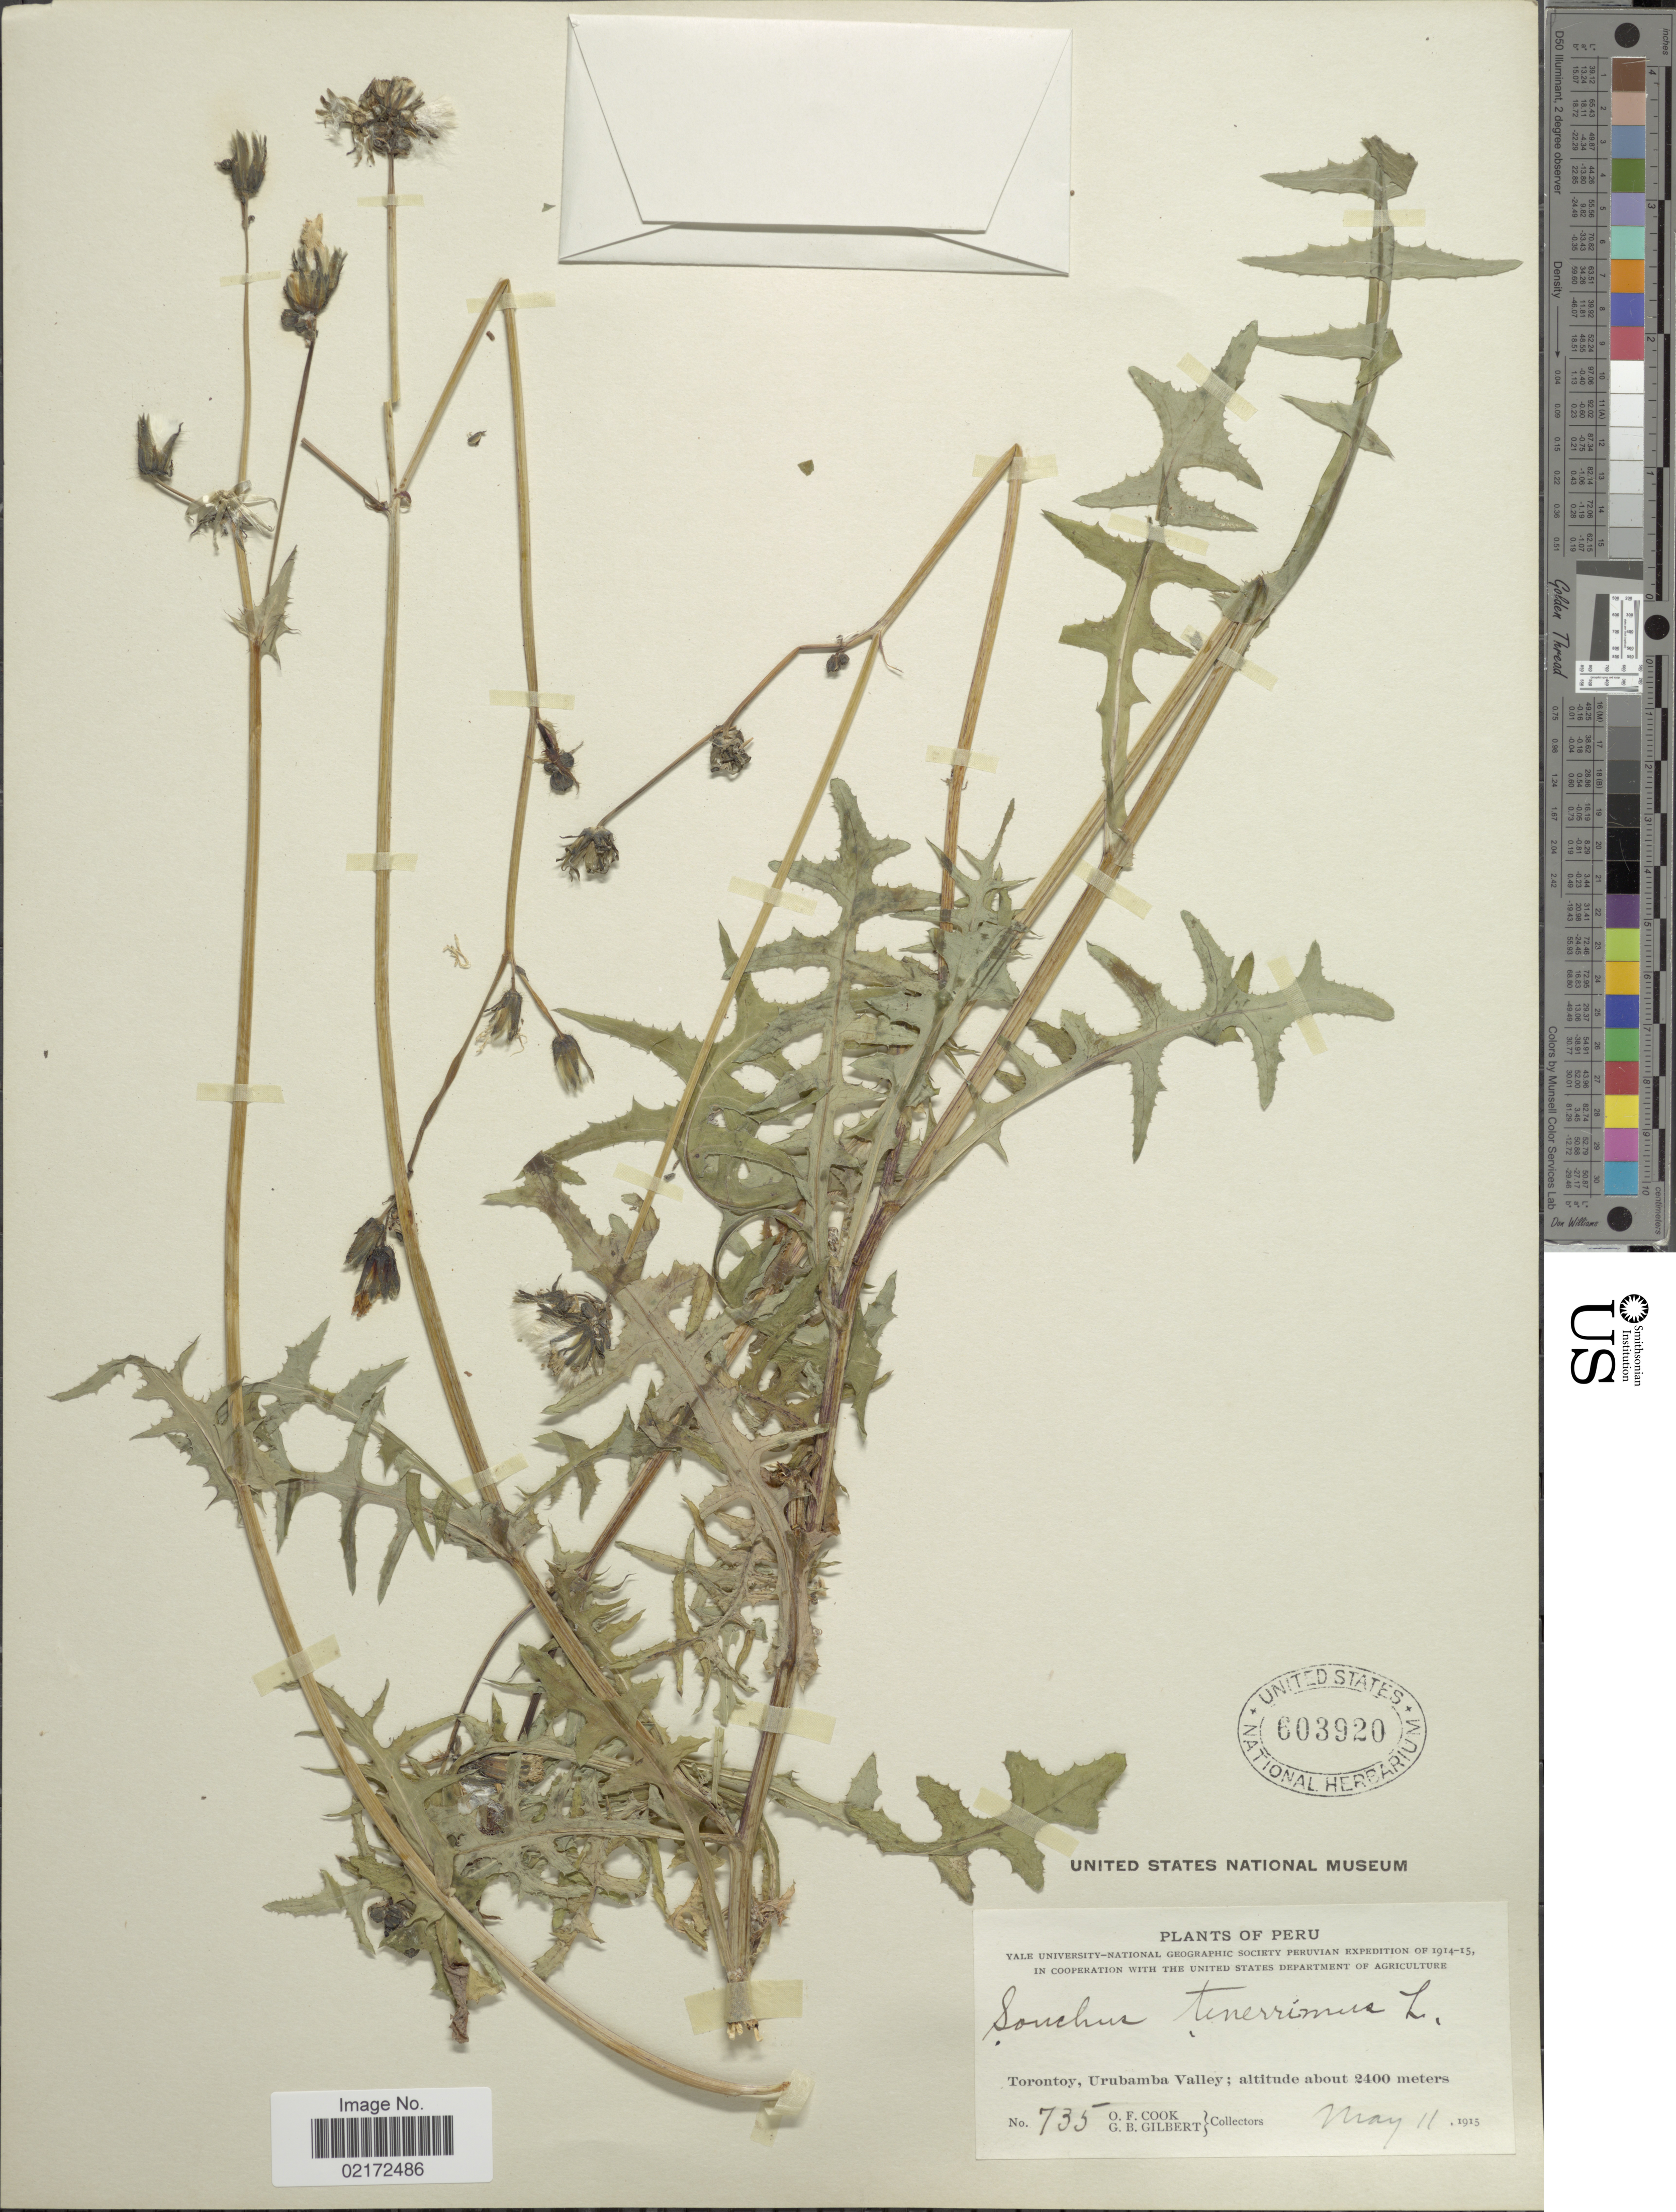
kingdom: Plantae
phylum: Tracheophyta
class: Magnoliopsida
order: Asterales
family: Asteraceae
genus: Sonchus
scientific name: Sonchus tenerrimus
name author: L.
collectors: O. F. Cook & G. B. Gilbert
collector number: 735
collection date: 1915-05-11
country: Peru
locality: Torontoy, Urubamba Valley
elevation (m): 2400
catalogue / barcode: US 603920